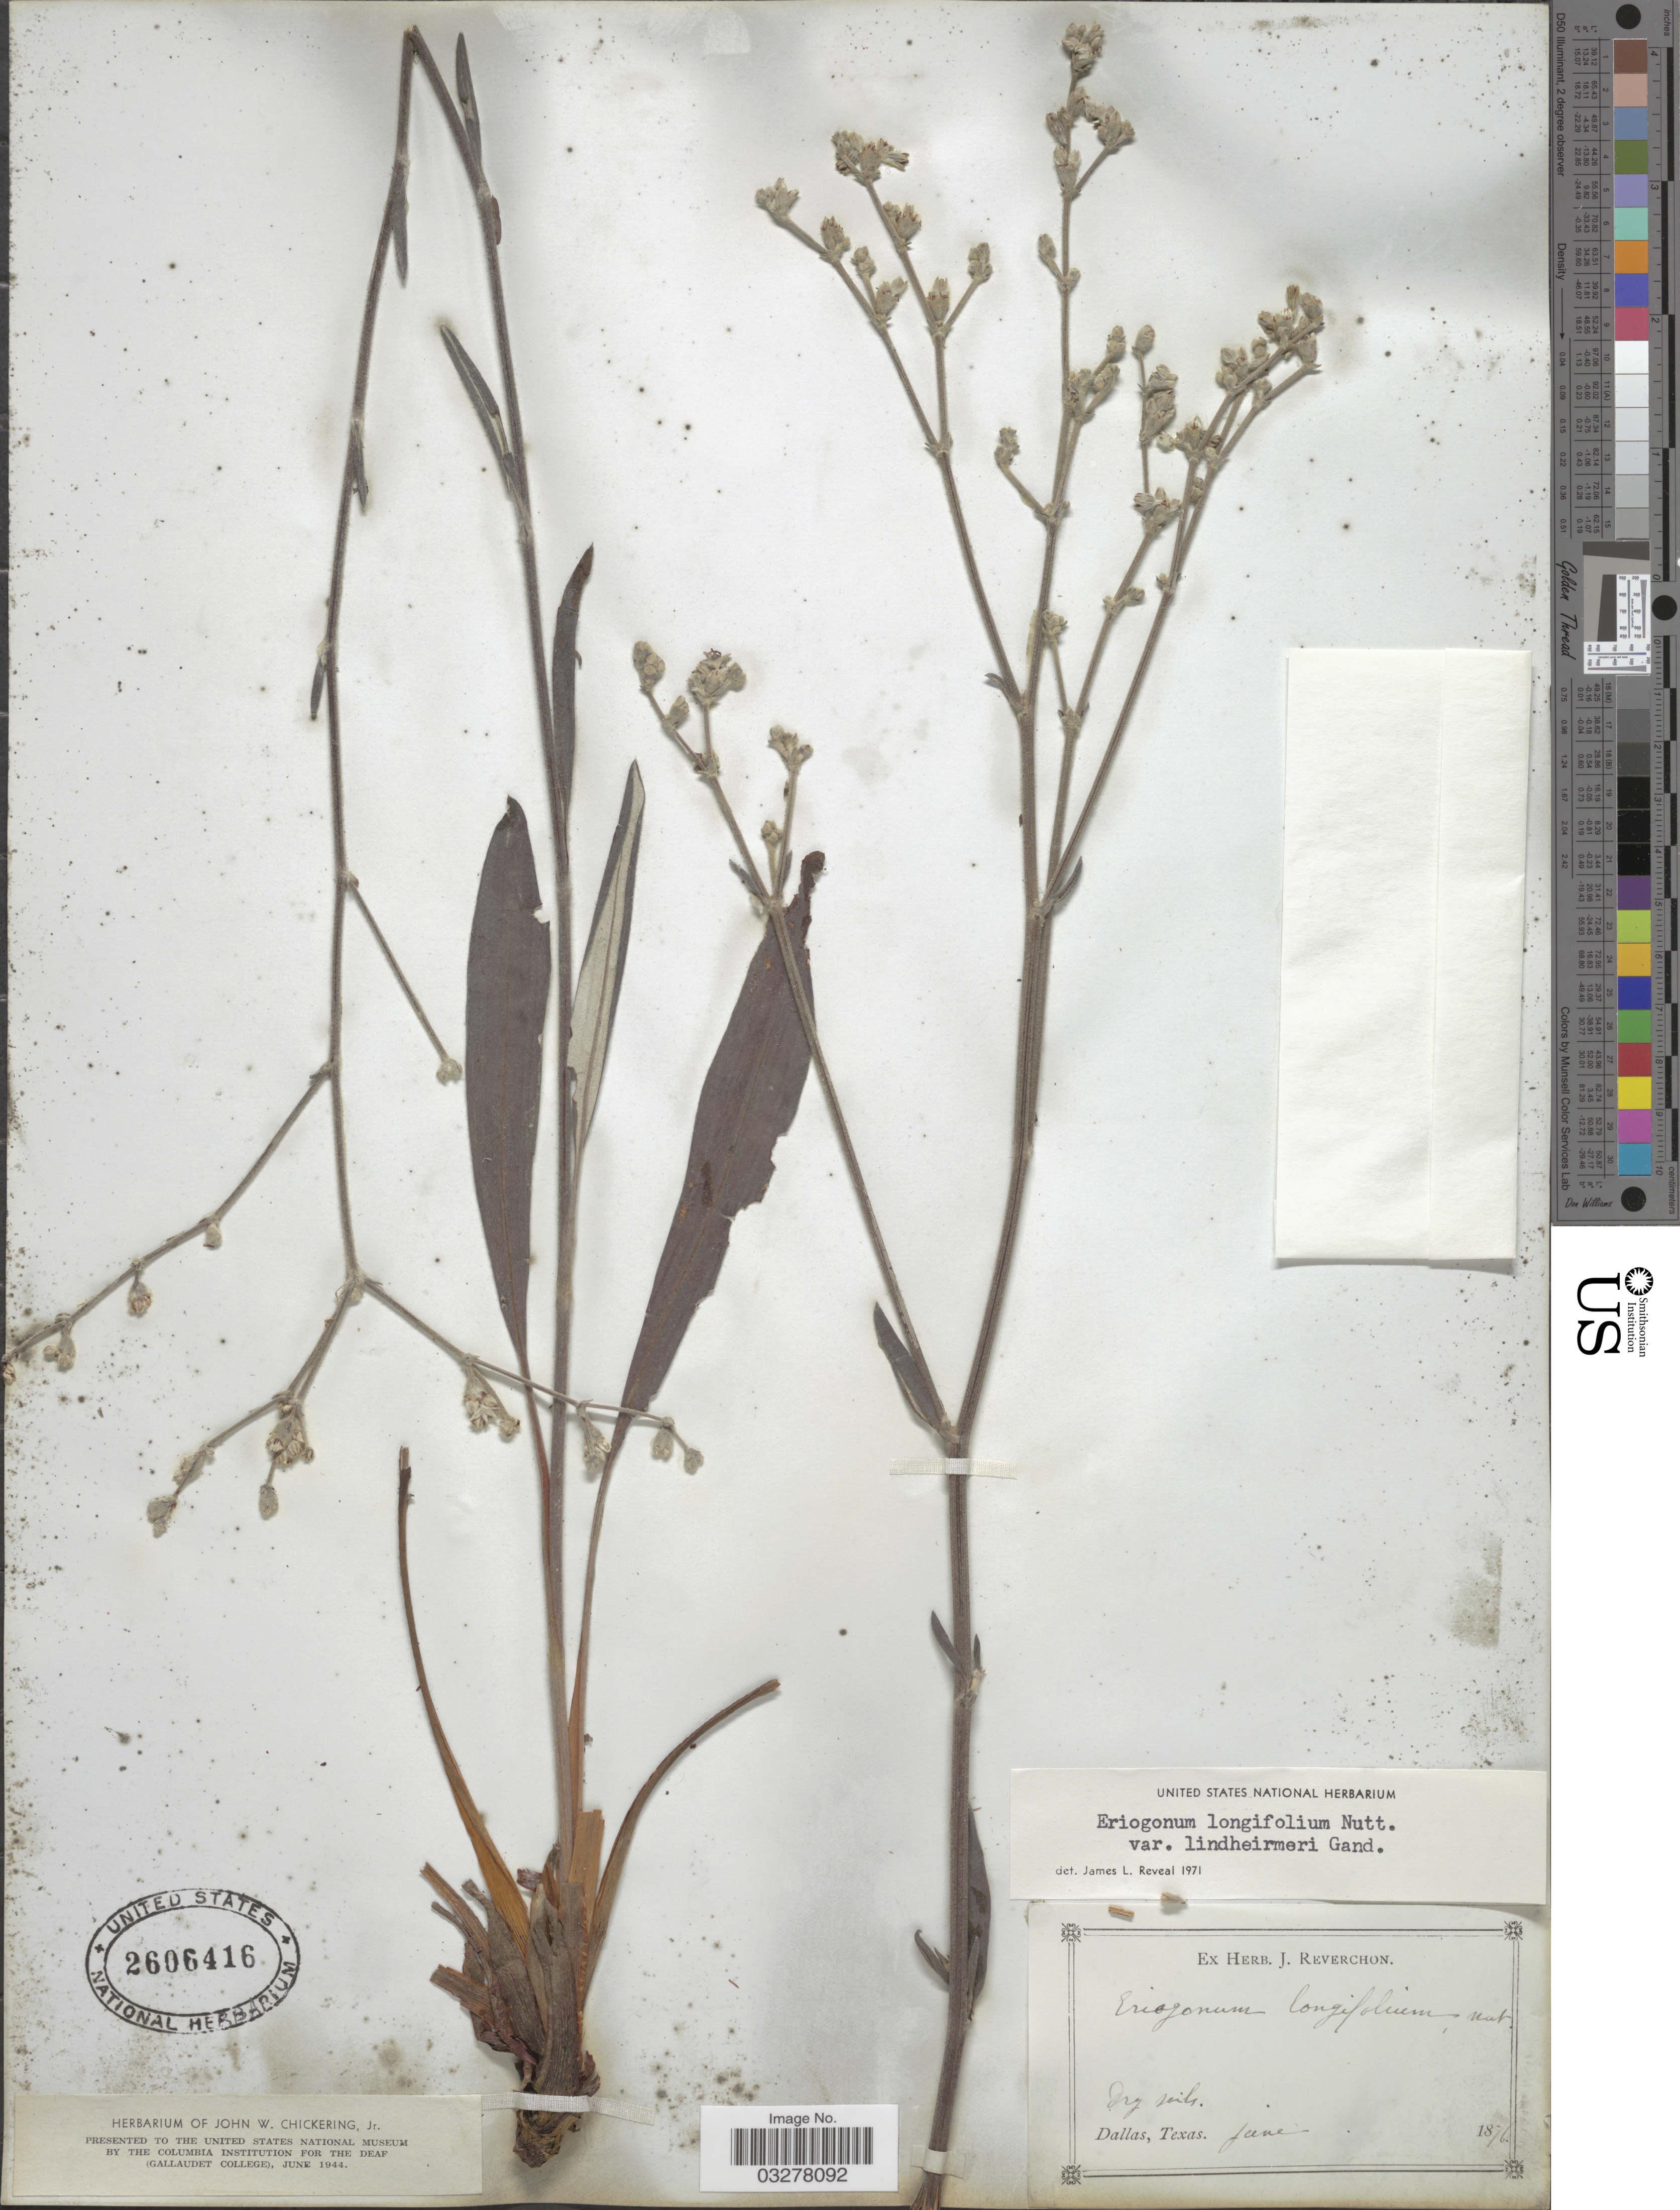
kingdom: Plantae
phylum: Tracheophyta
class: Magnoliopsida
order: Caryophyllales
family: Polygonaceae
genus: Eriogonum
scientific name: Eriogonum longifolium var. lindheimeri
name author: Gand.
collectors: ex herb. J. Reverchon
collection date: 1876-06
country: United States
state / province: Texas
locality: Dallas.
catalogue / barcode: US 2606416